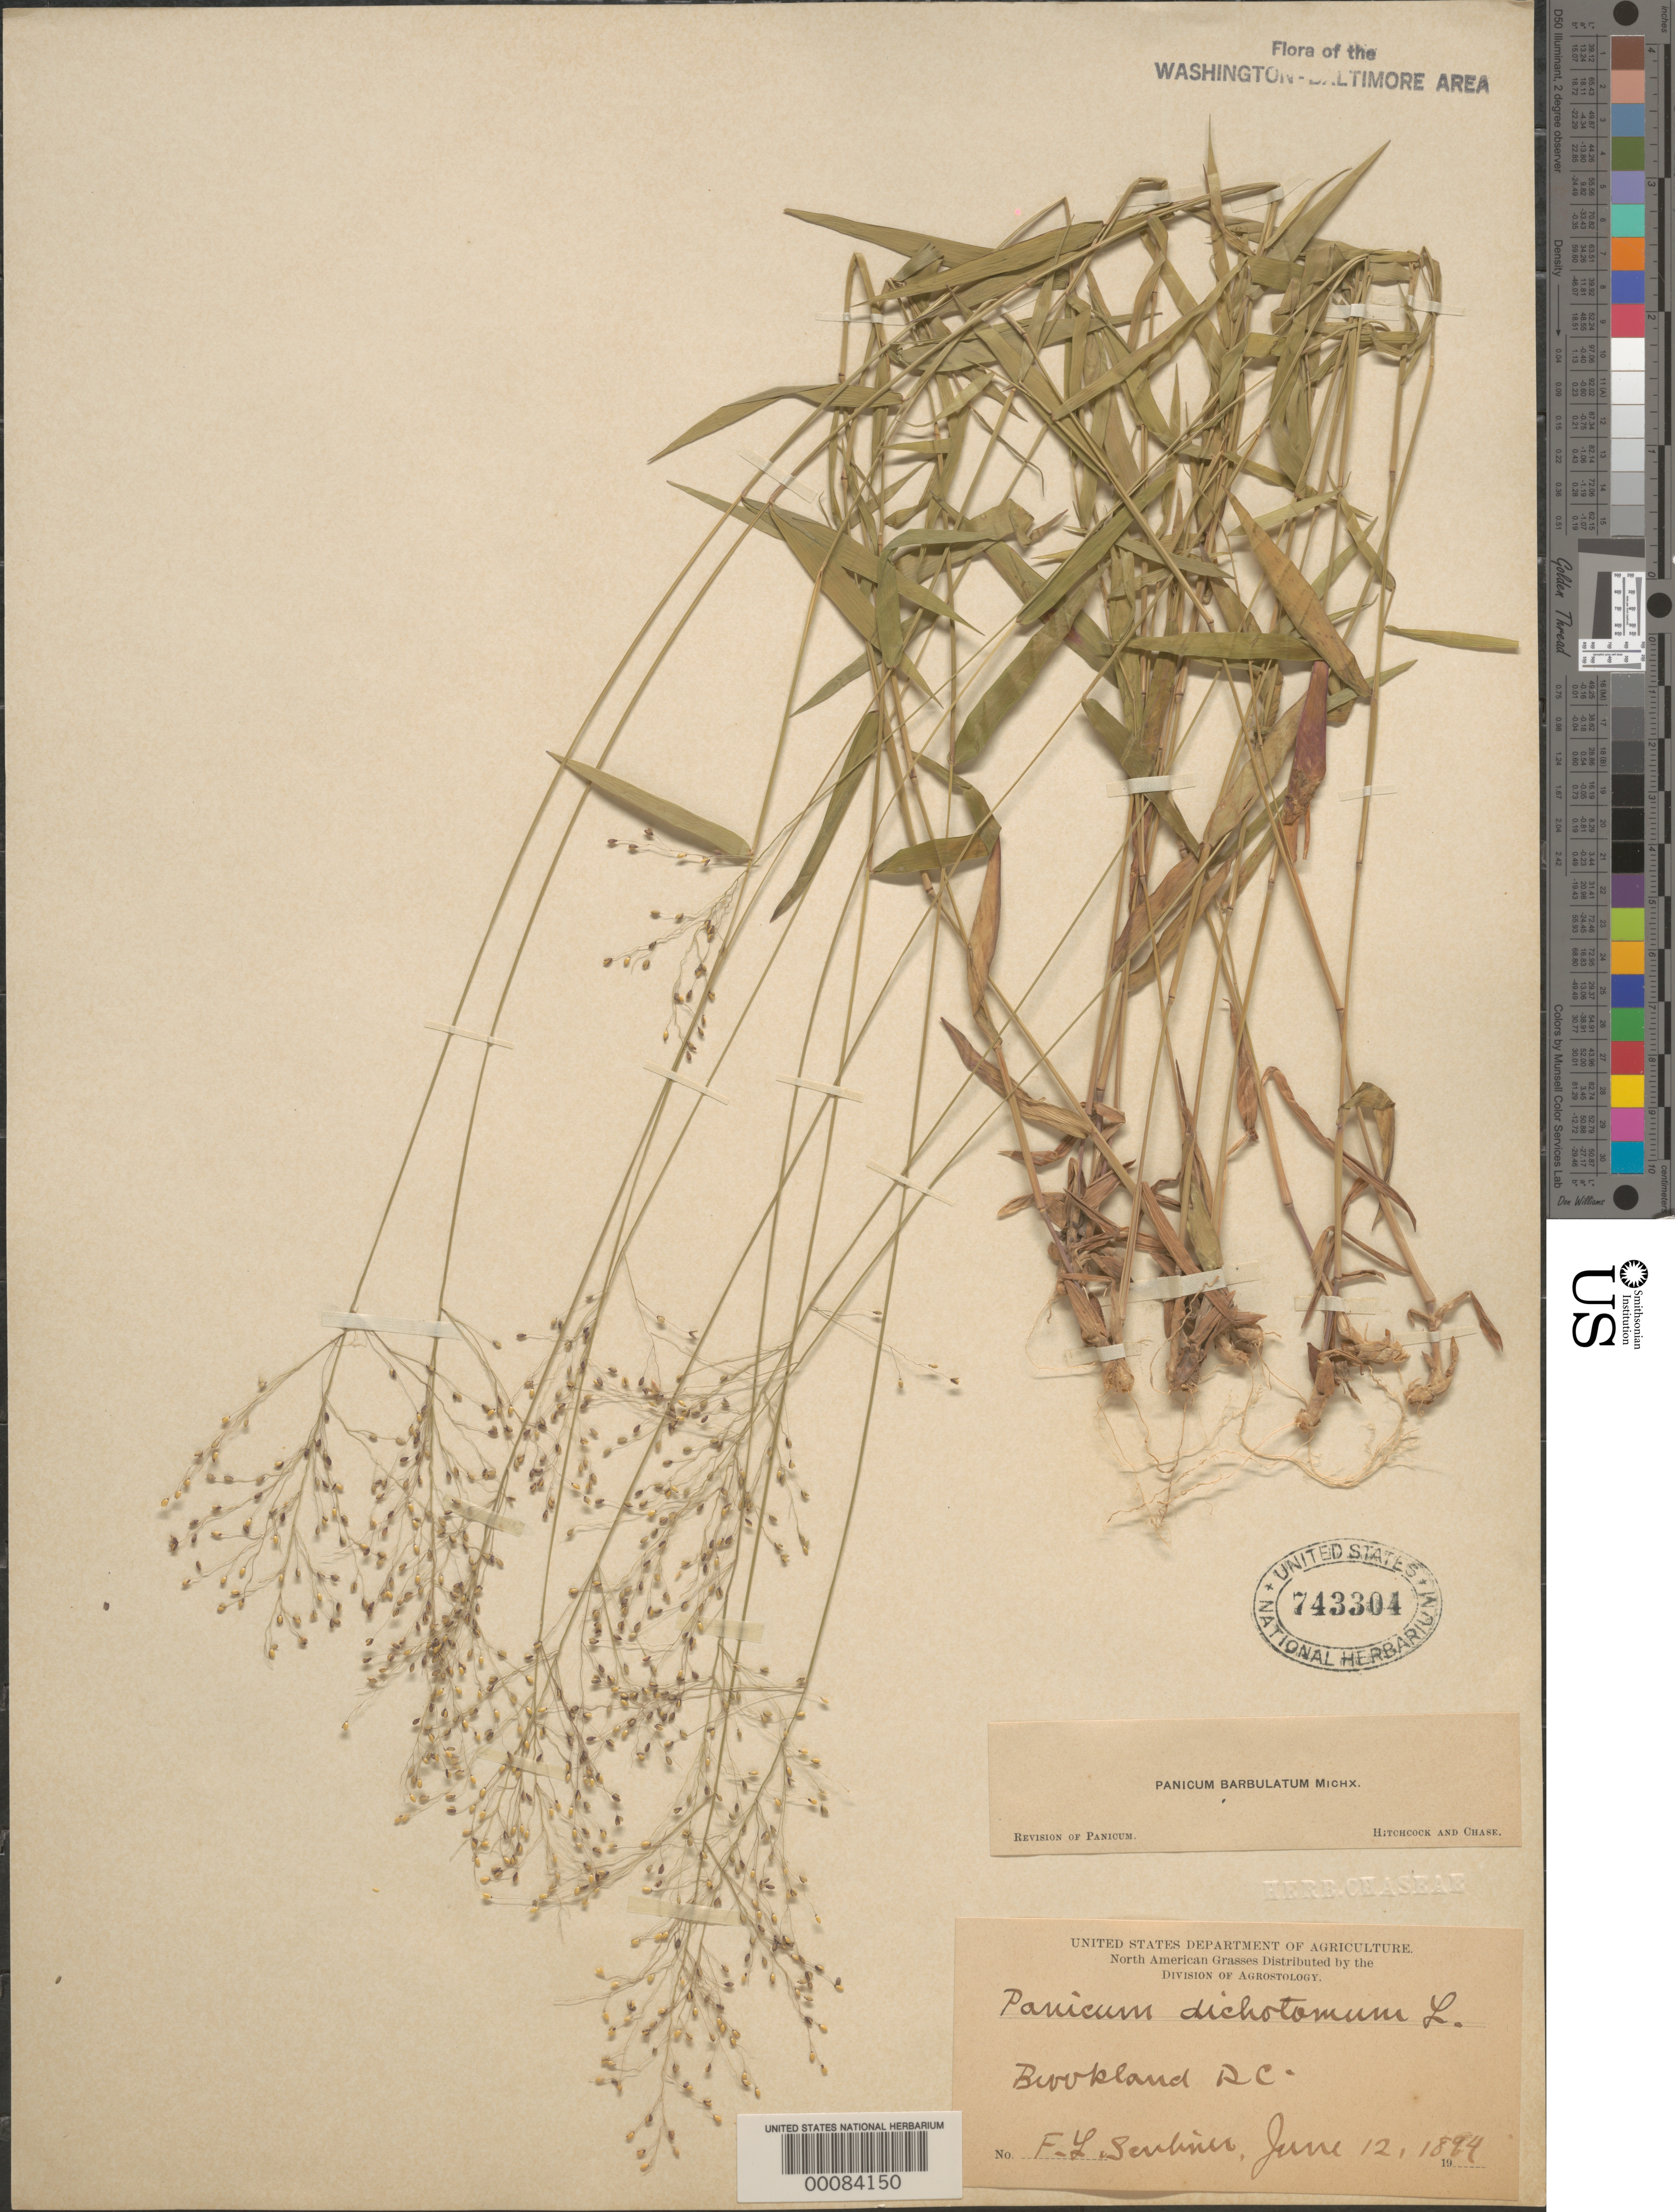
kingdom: Plantae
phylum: Tracheophyta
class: Liliopsida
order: Poales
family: Poaceae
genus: Dichanthelium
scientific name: Dichanthelium dichotomum var. dichotomum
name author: (L.) Gould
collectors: F. L. Scribner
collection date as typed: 12 Jun 1894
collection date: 1894-06-12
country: United States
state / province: District of Columbia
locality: Brookland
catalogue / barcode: US 743304